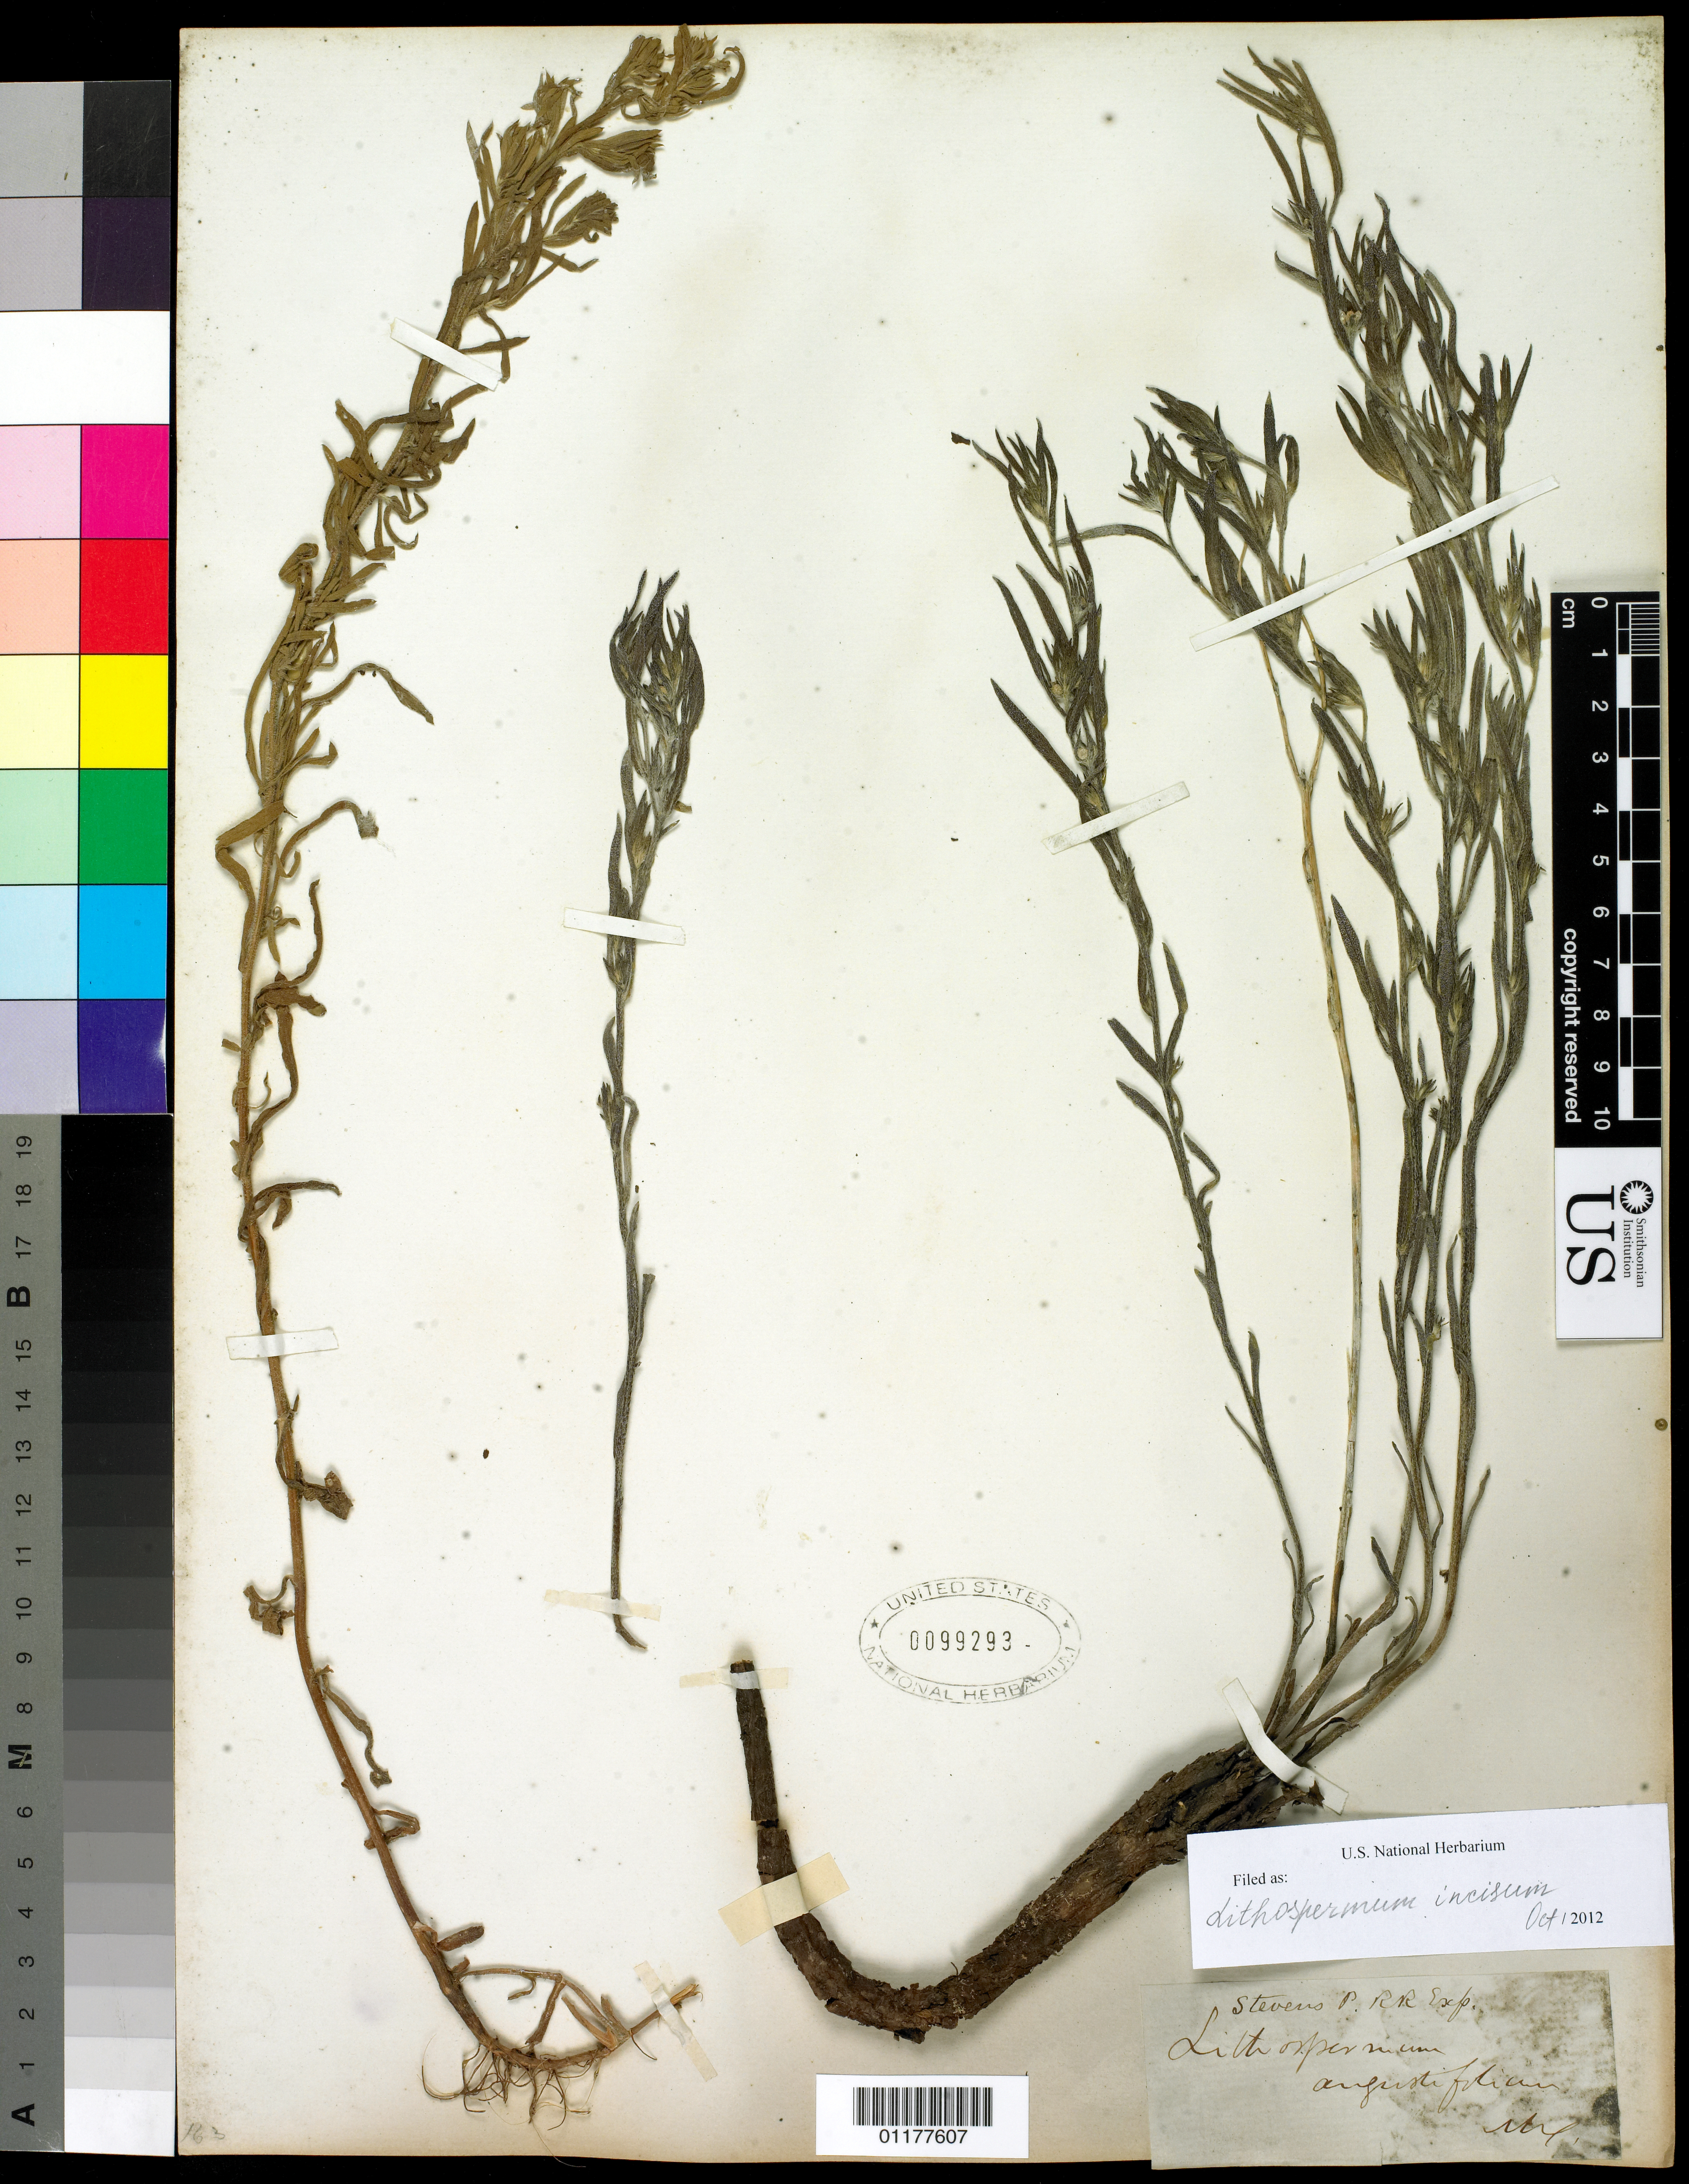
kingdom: Plantae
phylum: Tracheophyta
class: Magnoliopsida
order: Boraginales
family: Boraginaceae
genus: Lithospermum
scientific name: Lithospermum incisum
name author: Lehm.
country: United States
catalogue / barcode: US 99293